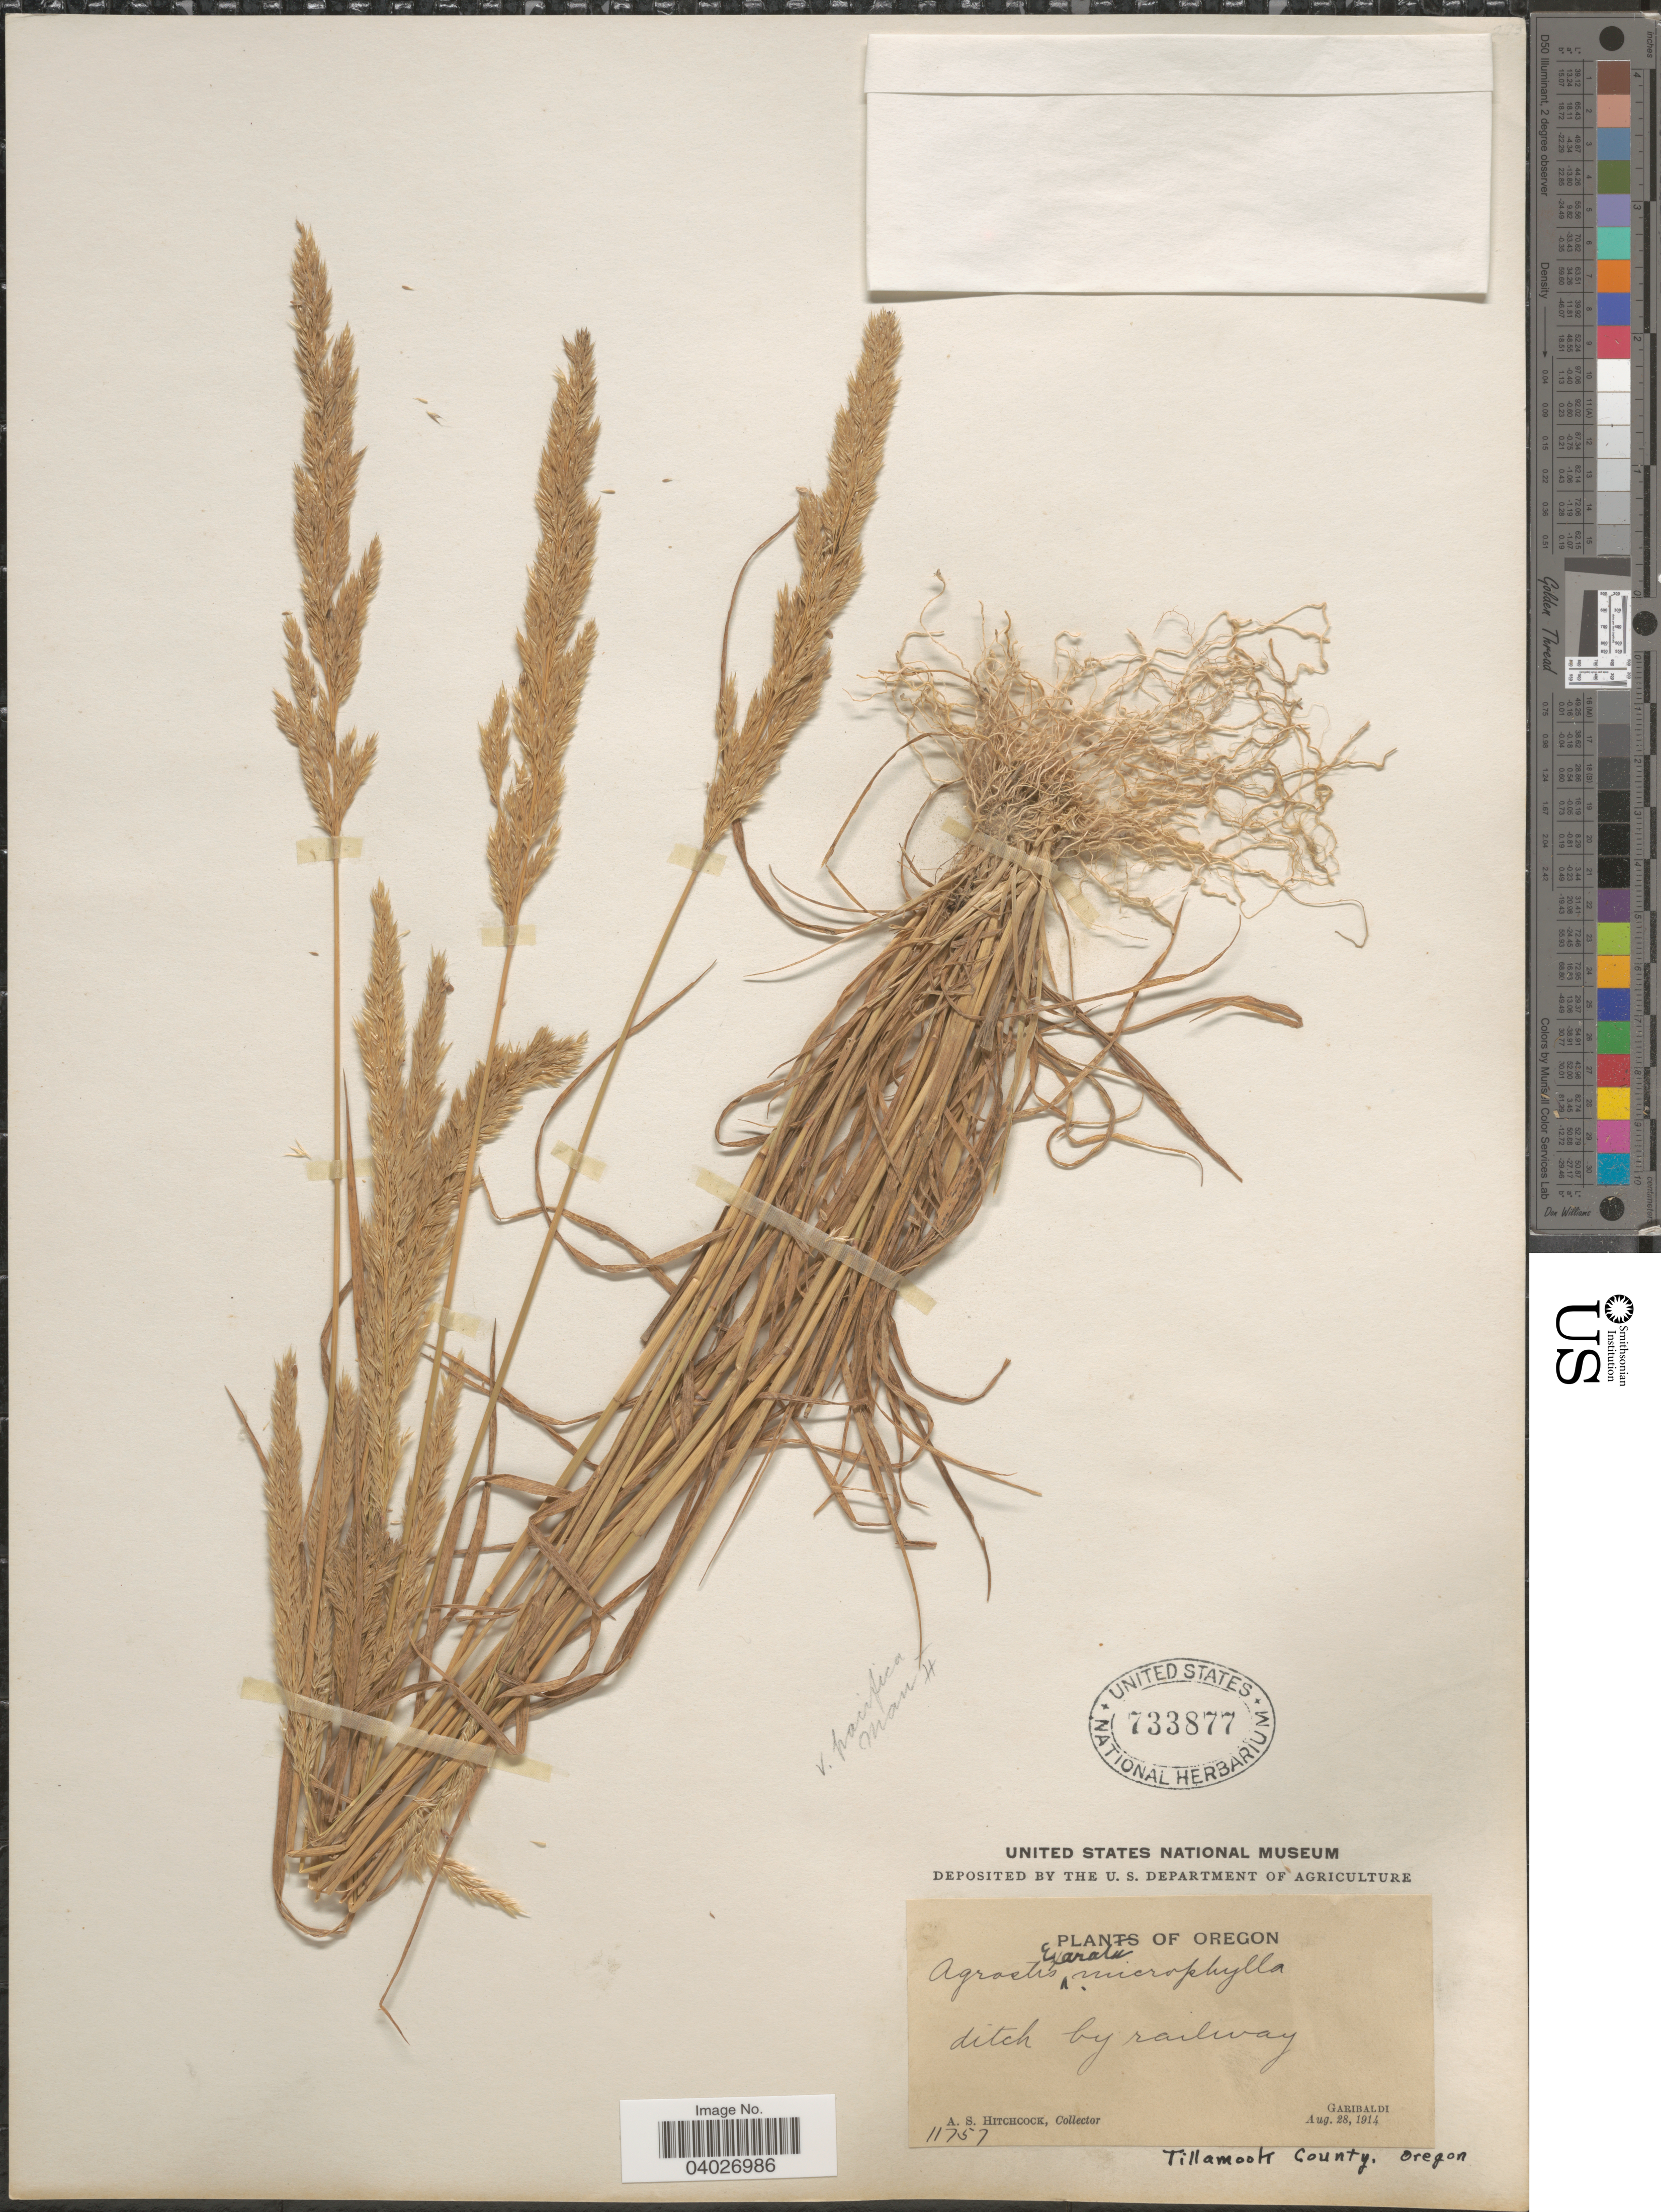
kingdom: Plantae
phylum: Tracheophyta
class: Liliopsida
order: Poales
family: Poaceae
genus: Agrostis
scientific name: Agrostis microphylla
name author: Steud.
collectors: A. S. Hitchcock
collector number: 11757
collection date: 1914-08-28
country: United States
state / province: Oregon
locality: Garibaldi. Tillamook County.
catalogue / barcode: US 733877